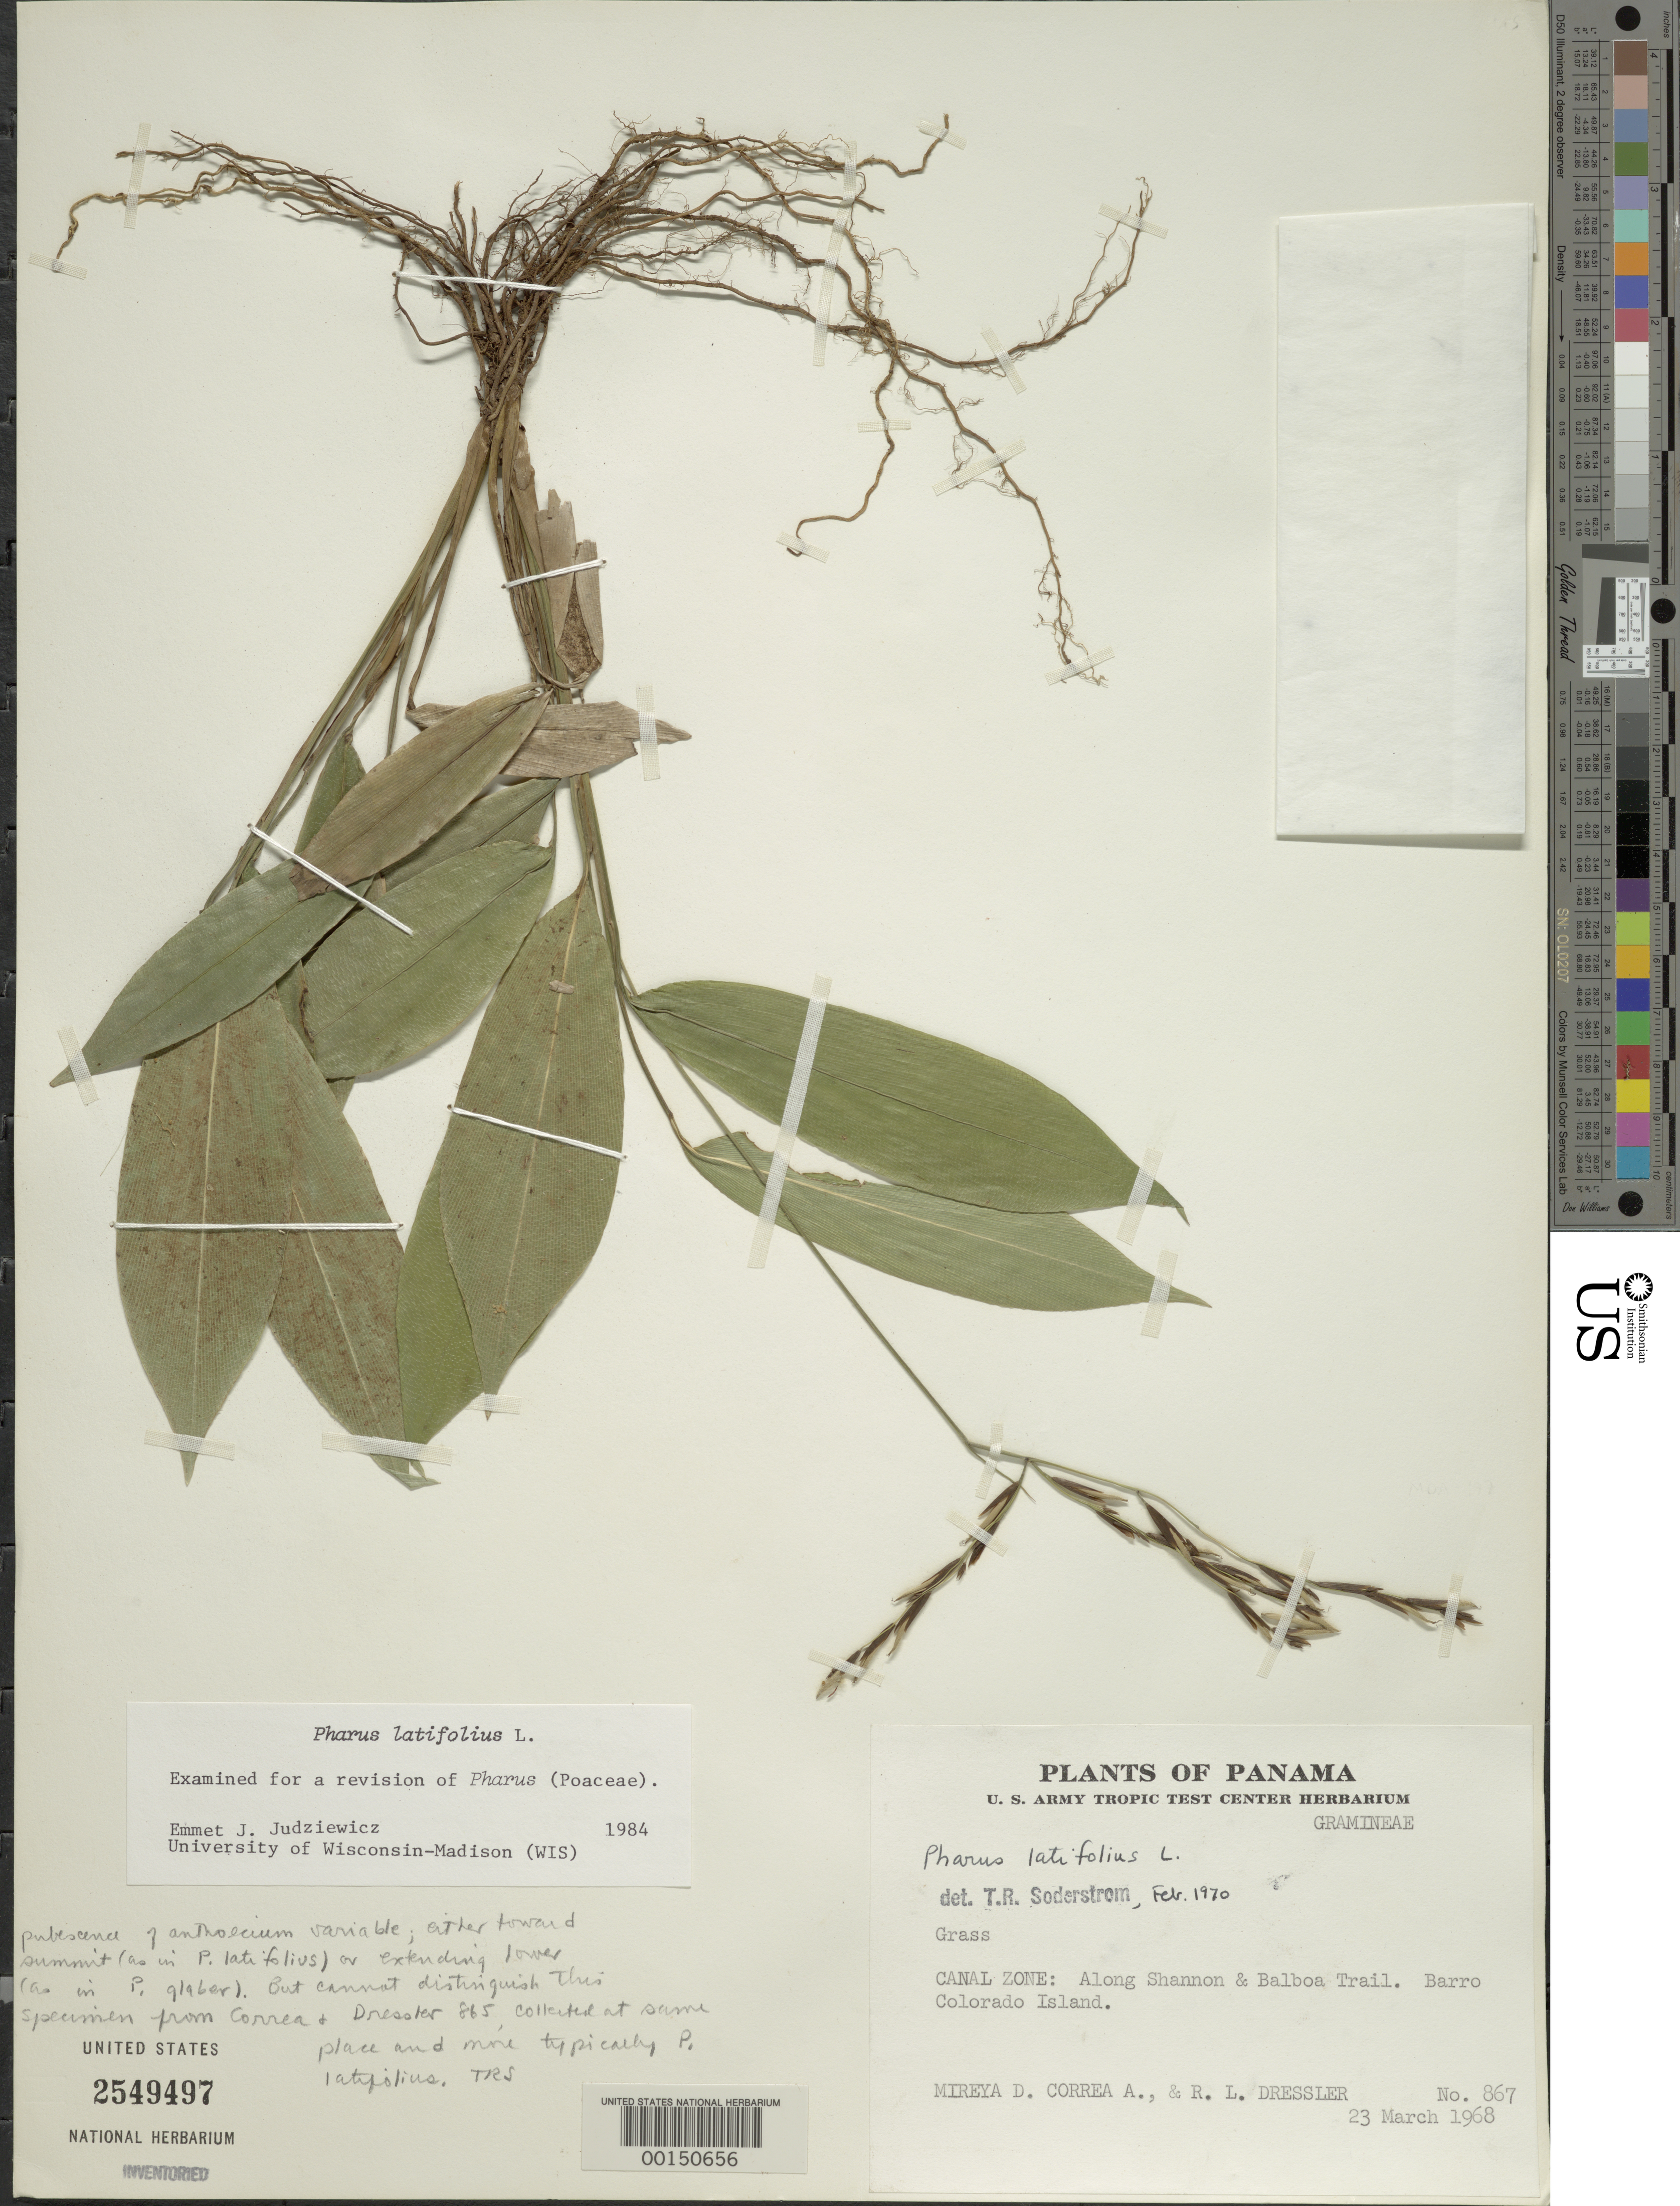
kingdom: Plantae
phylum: Tracheophyta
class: Liliopsida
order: Poales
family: Poaceae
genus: Pharus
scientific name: Pharus latifolius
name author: L.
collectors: M. D. Corrêa-A. & R. Dressler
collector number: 867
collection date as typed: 23 Mar 1968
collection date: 1968-03-23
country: Panama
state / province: Panamá Oeste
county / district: Canal Zone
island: Barro Colorado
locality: Barro Colorado I.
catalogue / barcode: US 2549497